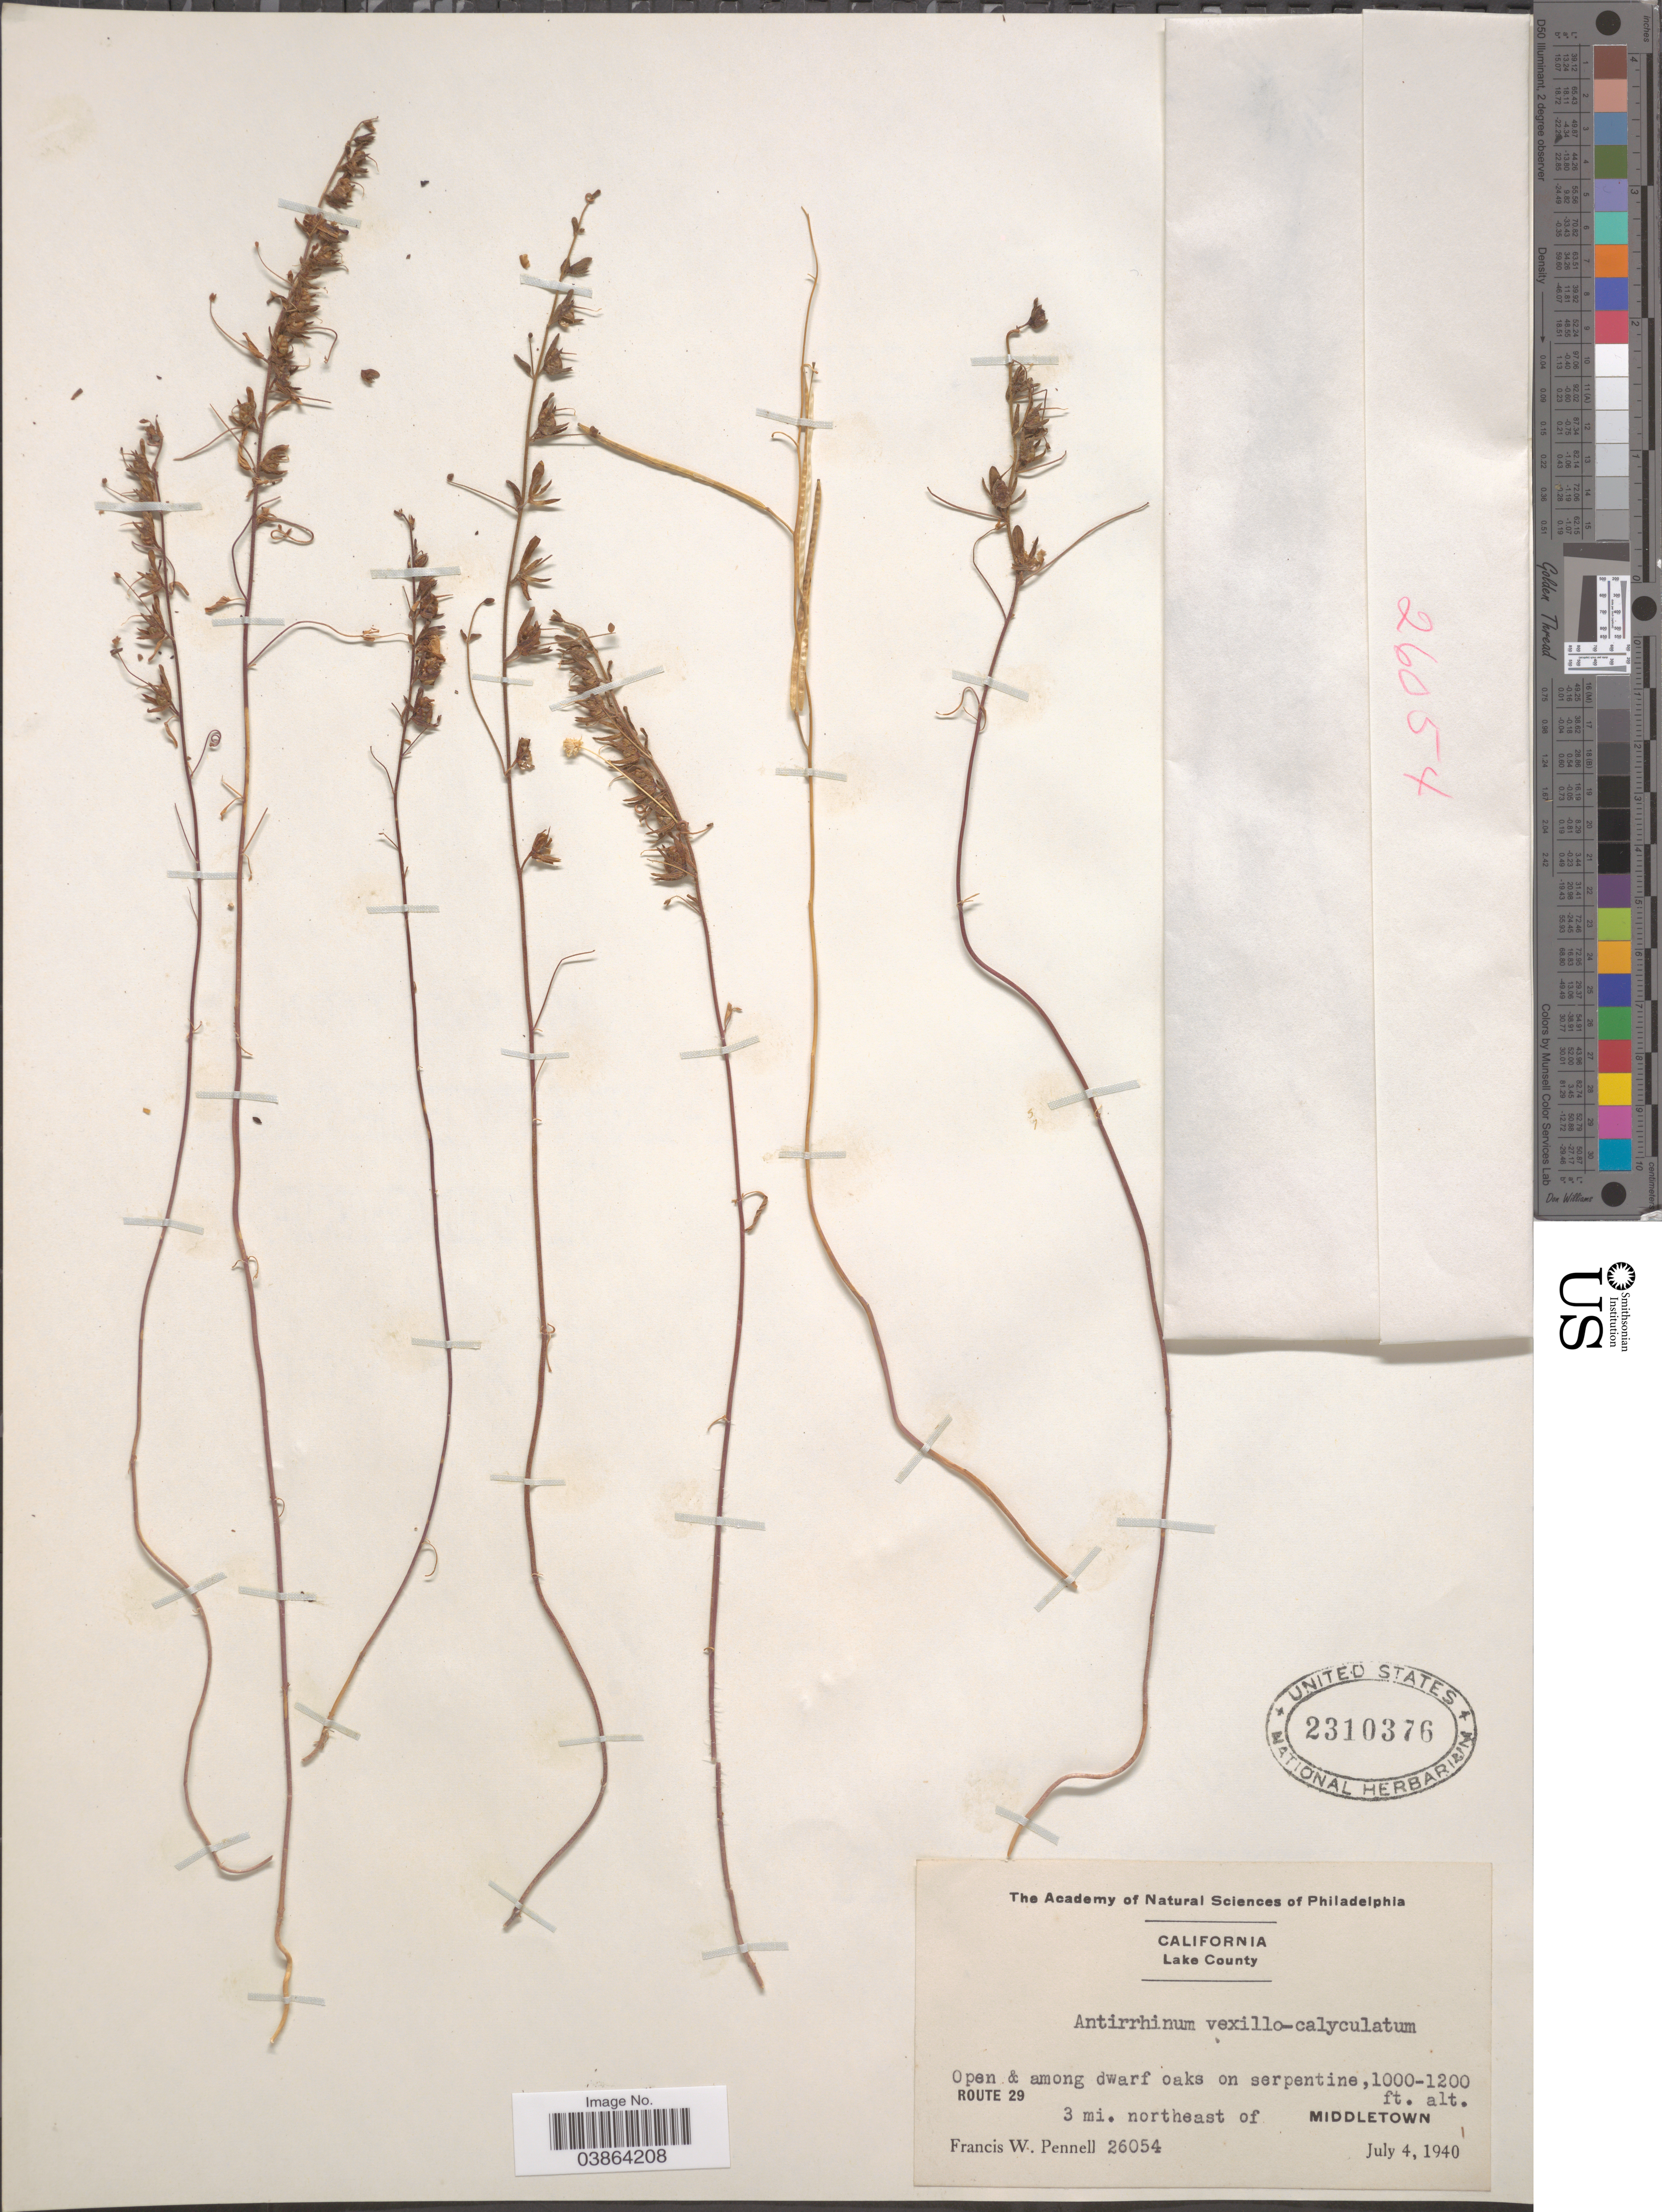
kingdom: Plantae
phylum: Tracheophyta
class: Magnoliopsida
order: Lamiales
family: Plantaginaceae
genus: Sairocarpus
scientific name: Sairocarpus vexillocalyculatus (Kellogg) D.A. Sutton subsp. vexillocalyculatus, ined. 2013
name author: (Kellogg) D.A. Sutton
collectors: F. W. Pennell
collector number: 26054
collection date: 1940-07-04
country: United States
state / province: California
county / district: Lake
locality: Lake County. Route 29. 3 mi. northeast of Middletown.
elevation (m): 305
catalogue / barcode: US 2310376